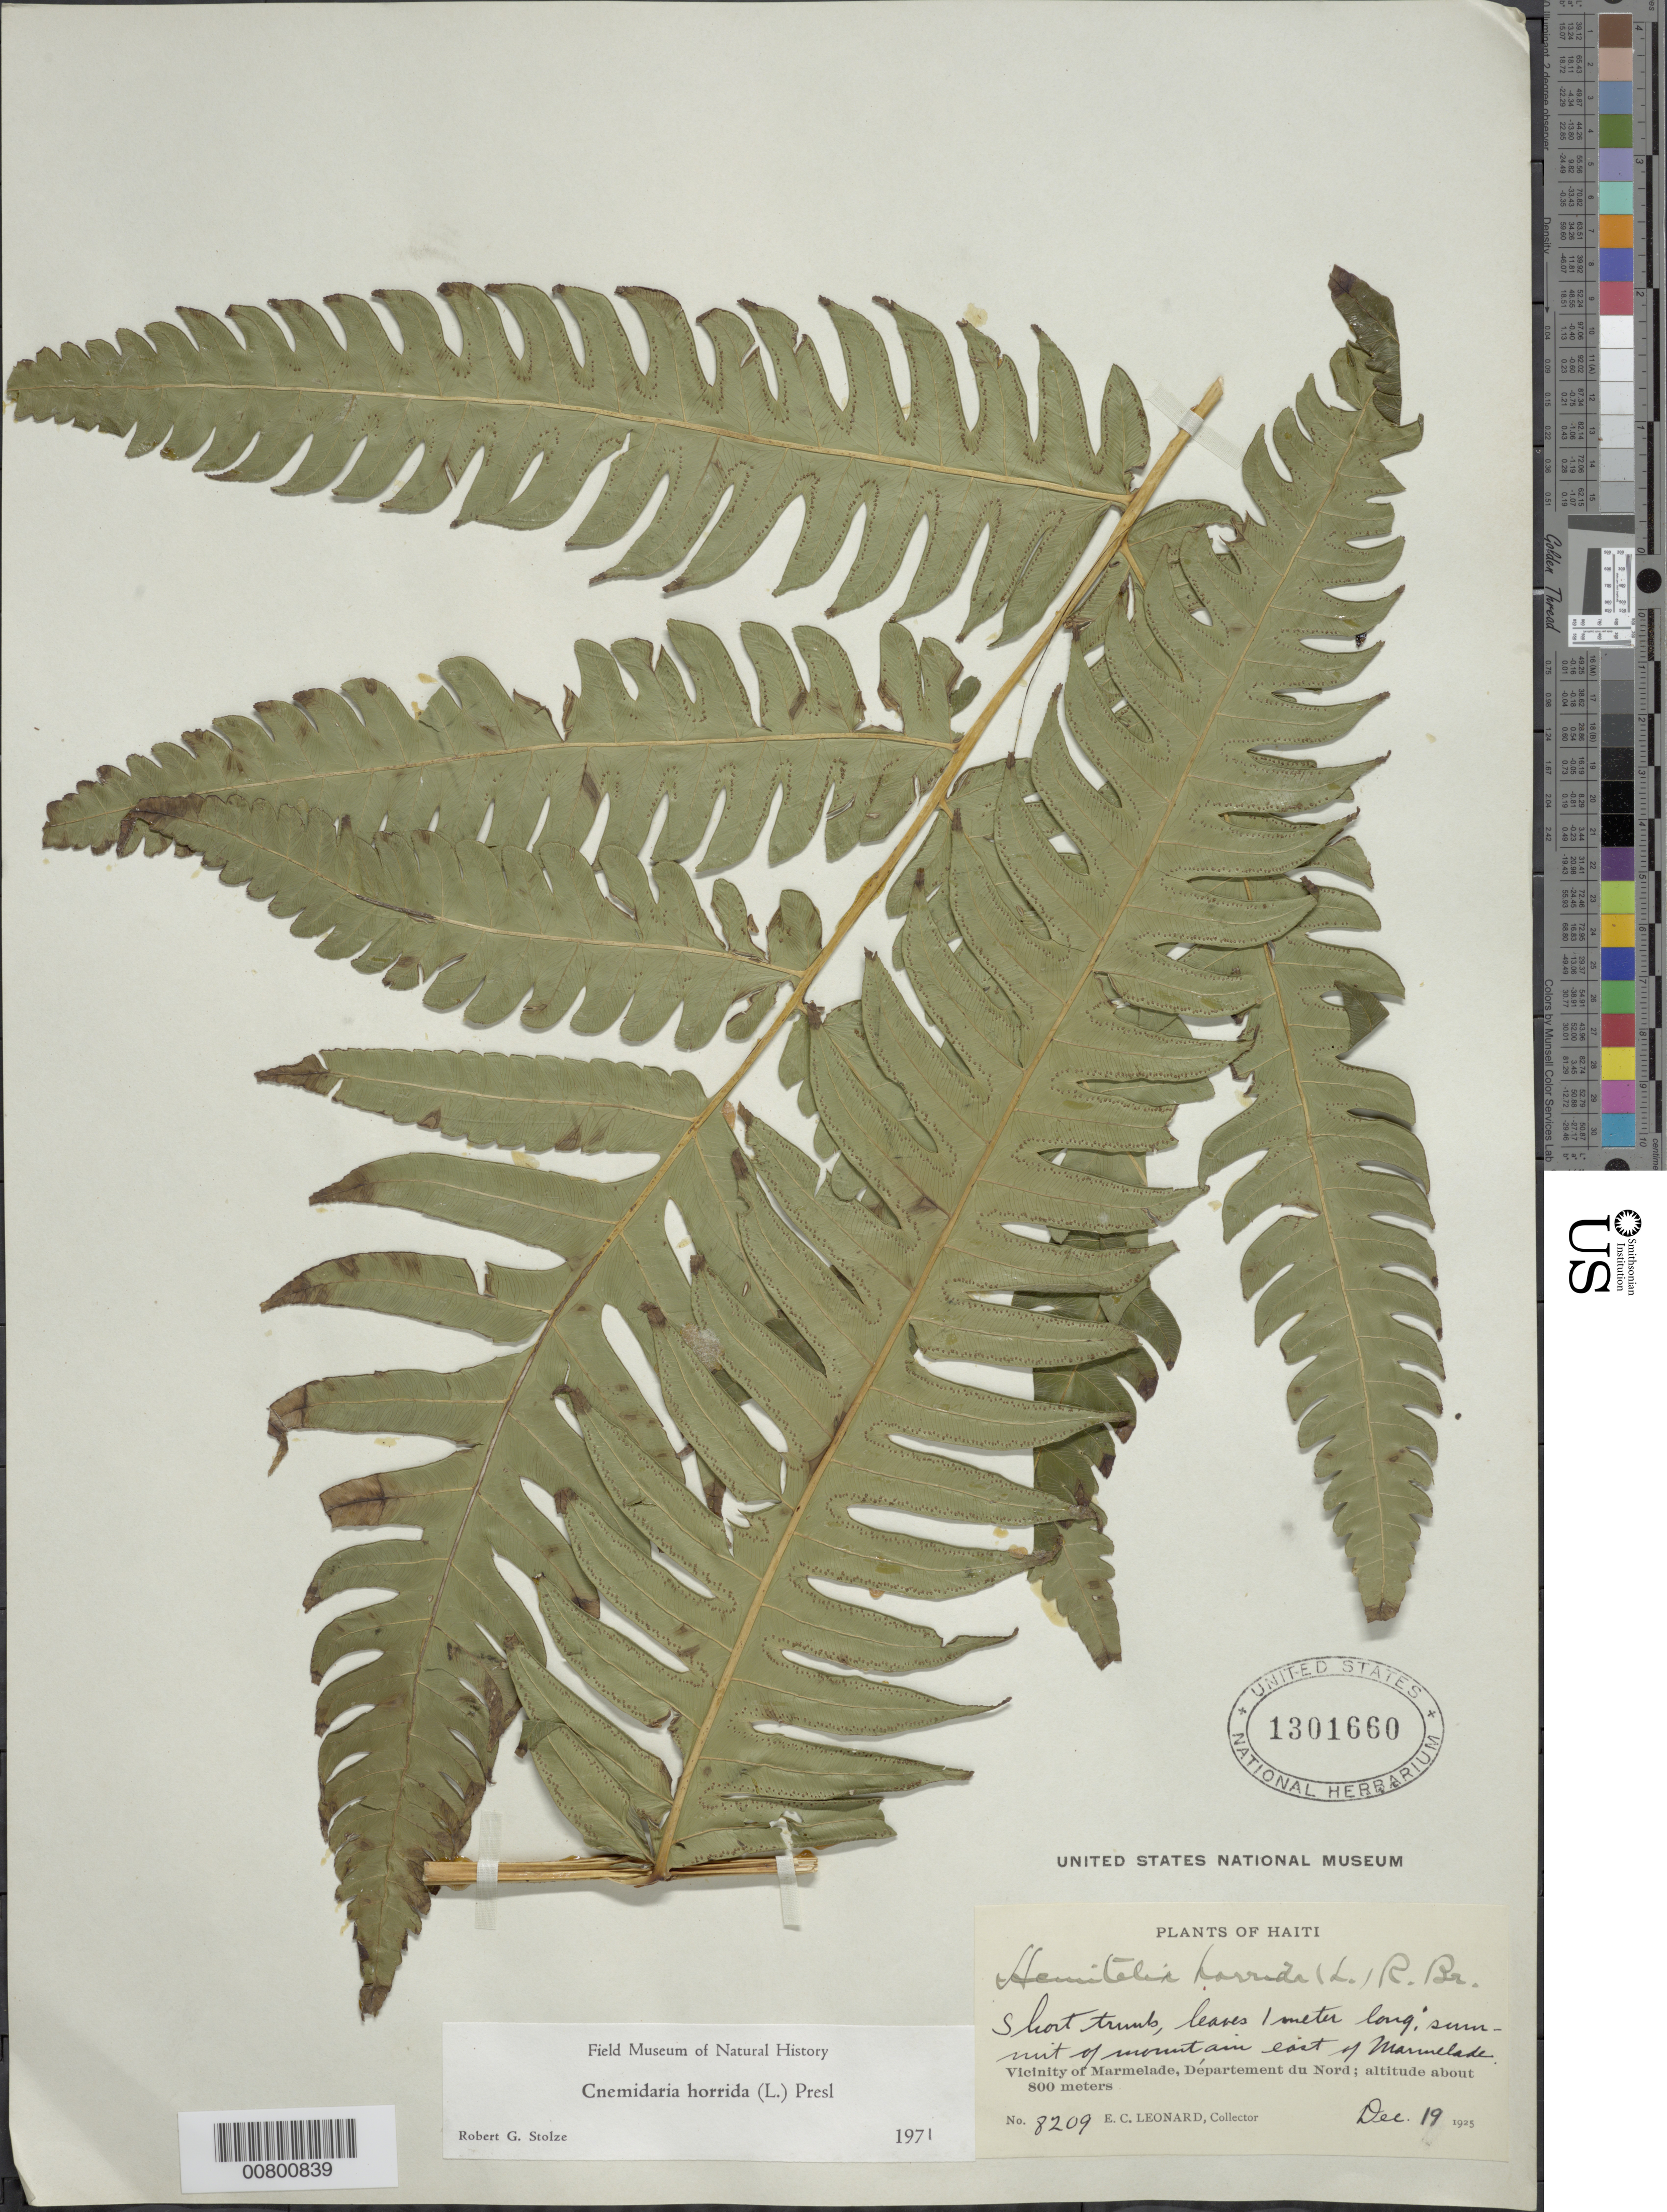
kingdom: Plantae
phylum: Tracheophyta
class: Polypodiopsida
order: Cyatheales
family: Cyatheaceae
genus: Cyathea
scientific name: Cyathea horrida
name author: (L.) Sm.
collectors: E. C. Leonard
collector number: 8209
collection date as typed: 19 Dec 1925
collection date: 1925-12-19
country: Haiti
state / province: Nord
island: Hispaniola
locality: Maramelade, E of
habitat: Summit of mountain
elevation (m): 800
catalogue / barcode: US 1301660